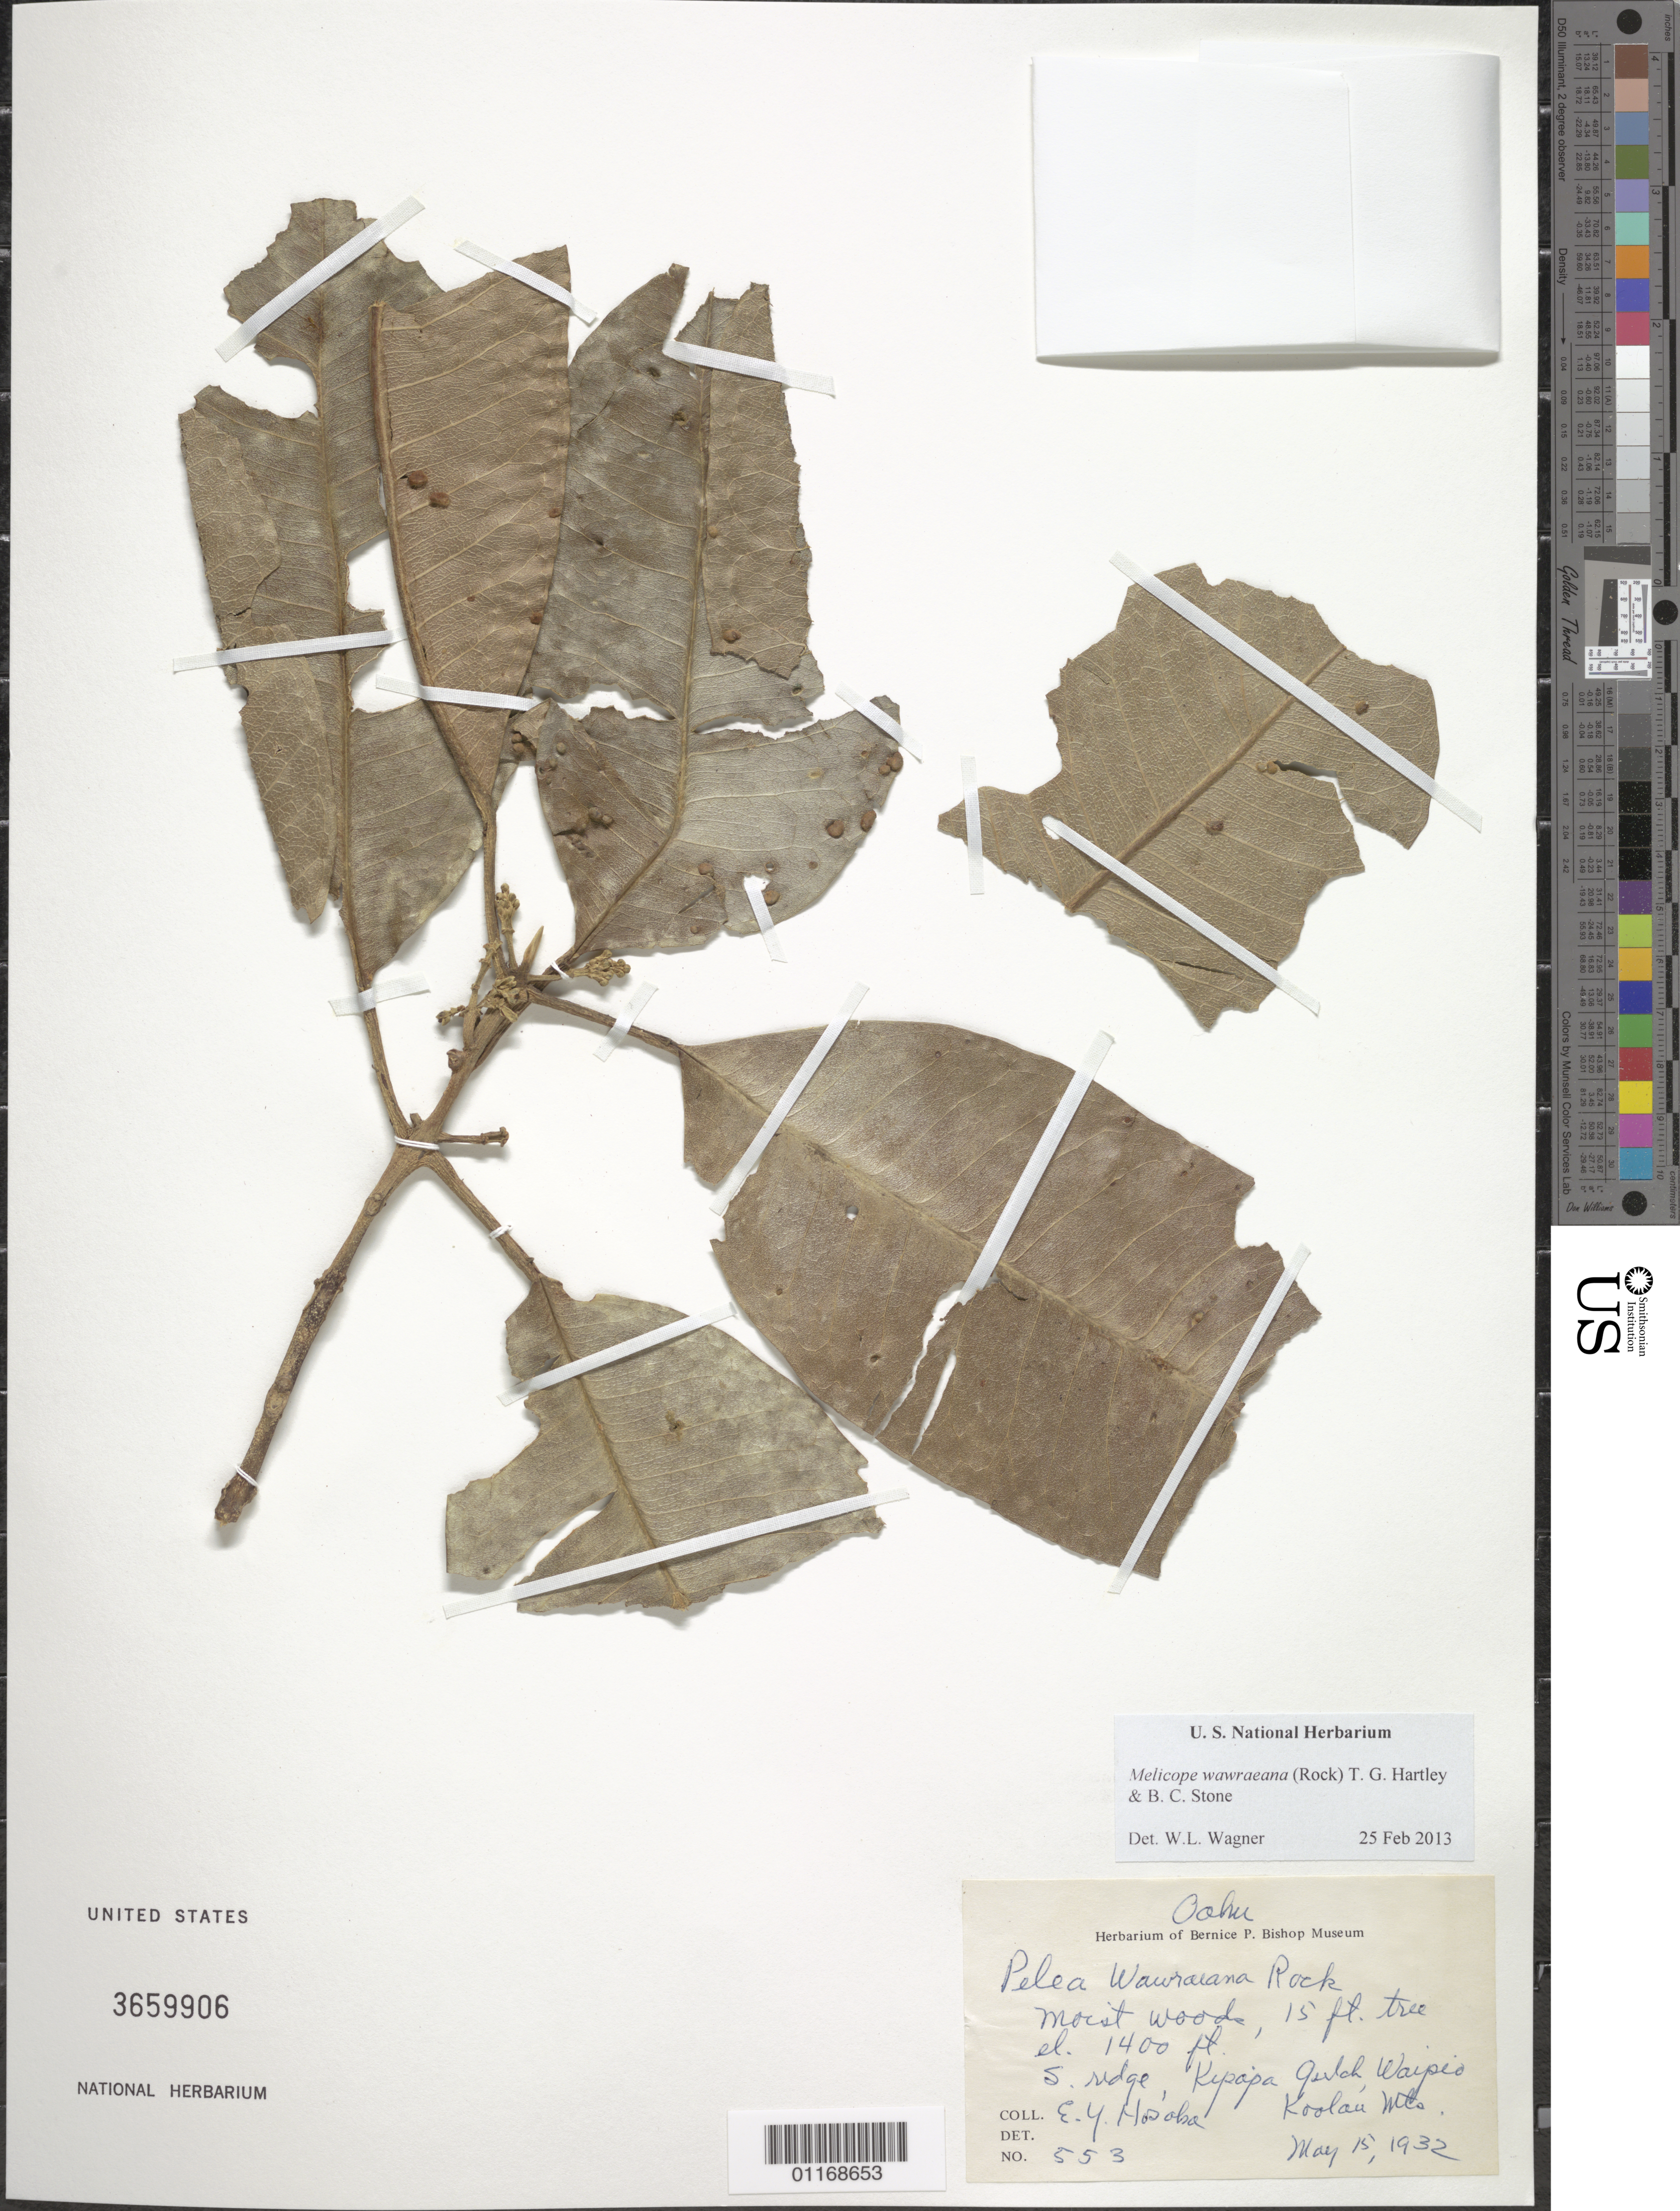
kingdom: Plantae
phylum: Tracheophyta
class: Magnoliopsida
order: Sapindales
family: Rutaceae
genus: Melicope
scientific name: Melicope wawraeana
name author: (H. Lév.) T.G. Hartley & B.C. Stone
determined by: Wagner, W. L., (BOT), Smithsonian Institution - National Museum of Natural History (UNITED STATES)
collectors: E. Y. Hosaka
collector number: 553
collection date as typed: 15 May 1932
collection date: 1932-05-15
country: United States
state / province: Hawaii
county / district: Honolulu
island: Oahu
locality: Waipio, Kipapa Gulch, S ridge, Koolau Mountains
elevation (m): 427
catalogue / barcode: US 3659906